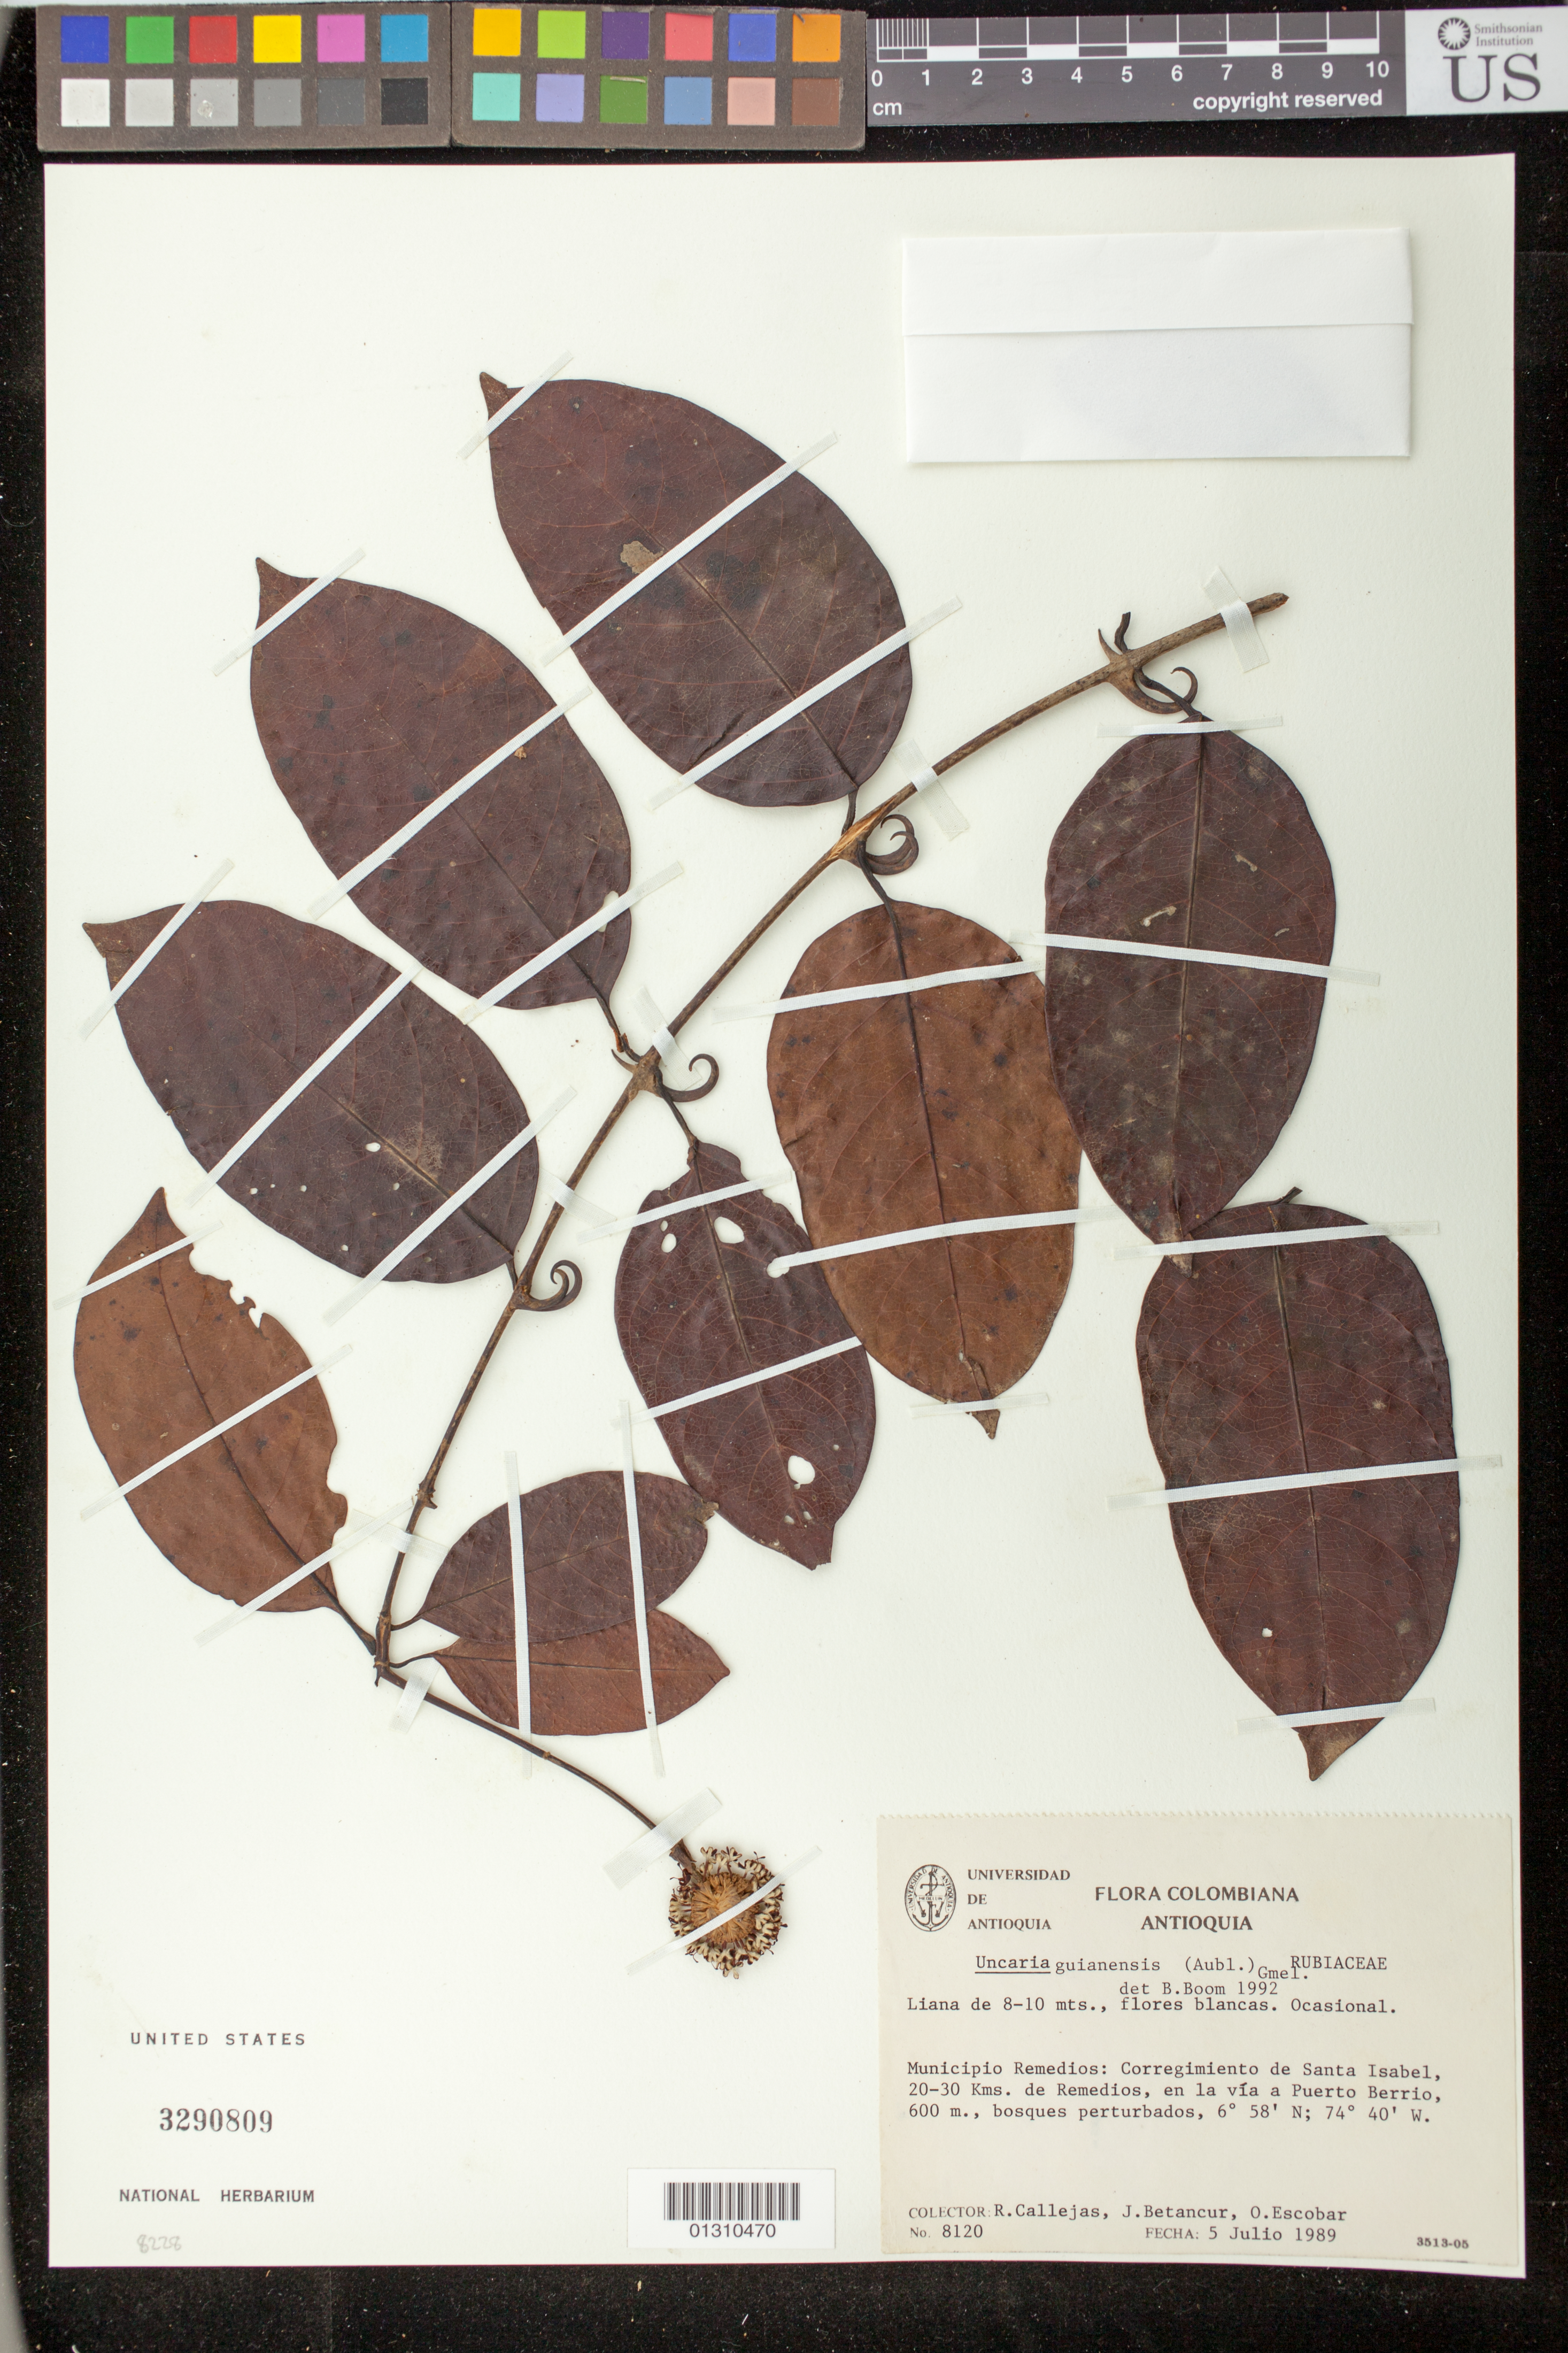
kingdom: Plantae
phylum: Tracheophyta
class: Magnoliopsida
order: Gentianales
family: Rubiaceae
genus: Uncaria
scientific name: Uncaria guianensis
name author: (Aubl.) J.F. Gmel.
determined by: Boom, B. M.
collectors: R. Callejas, J. Betancur & O. Escobar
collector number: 8120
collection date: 1989-07-05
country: Colombia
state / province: Antioquia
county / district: Remedios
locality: Corregimiento de Santa Isabel, 20-30 Kms. de Remedios, en la via a Puerto Berrio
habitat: Bosques perturbados.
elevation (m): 600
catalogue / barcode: US 3290809